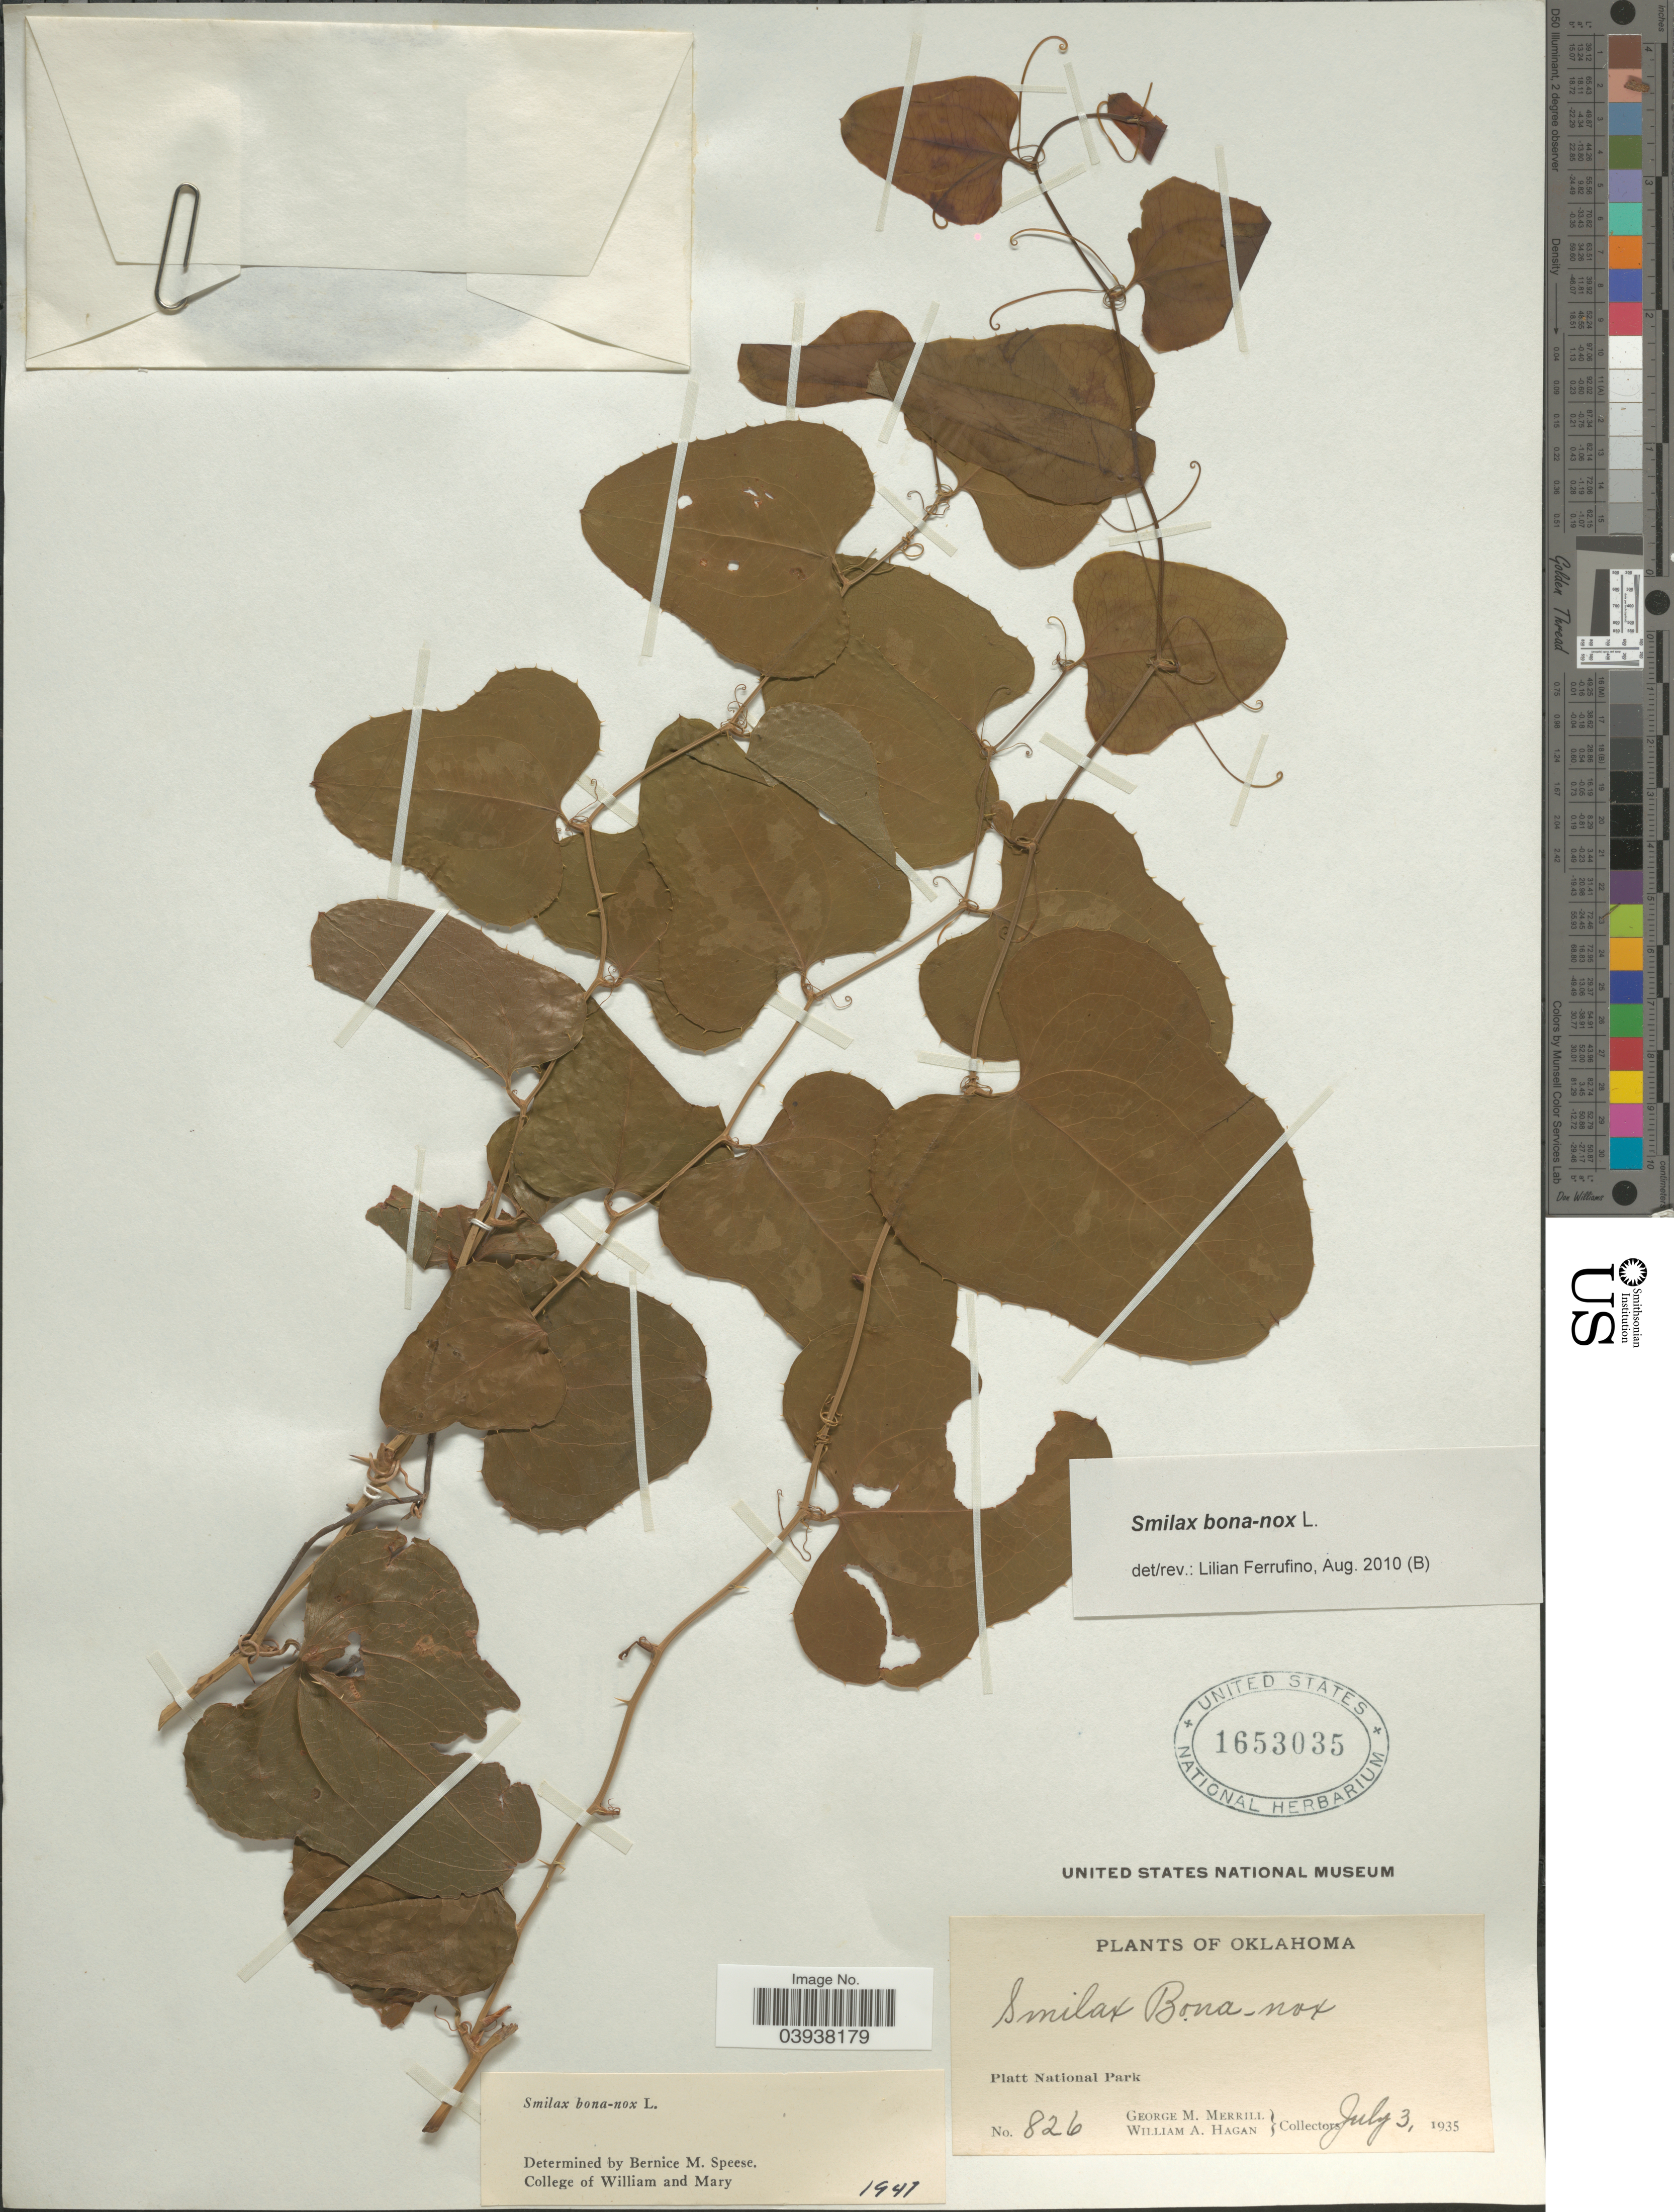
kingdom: Plantae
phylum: Tracheophyta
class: Liliopsida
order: Liliales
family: Smilacaceae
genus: Smilax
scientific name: Smilax bona-nox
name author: L.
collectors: G. M. Merrill & W. Hagan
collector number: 826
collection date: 1935-07-03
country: United States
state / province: Oklahoma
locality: Platt National Park.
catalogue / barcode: US 1653035